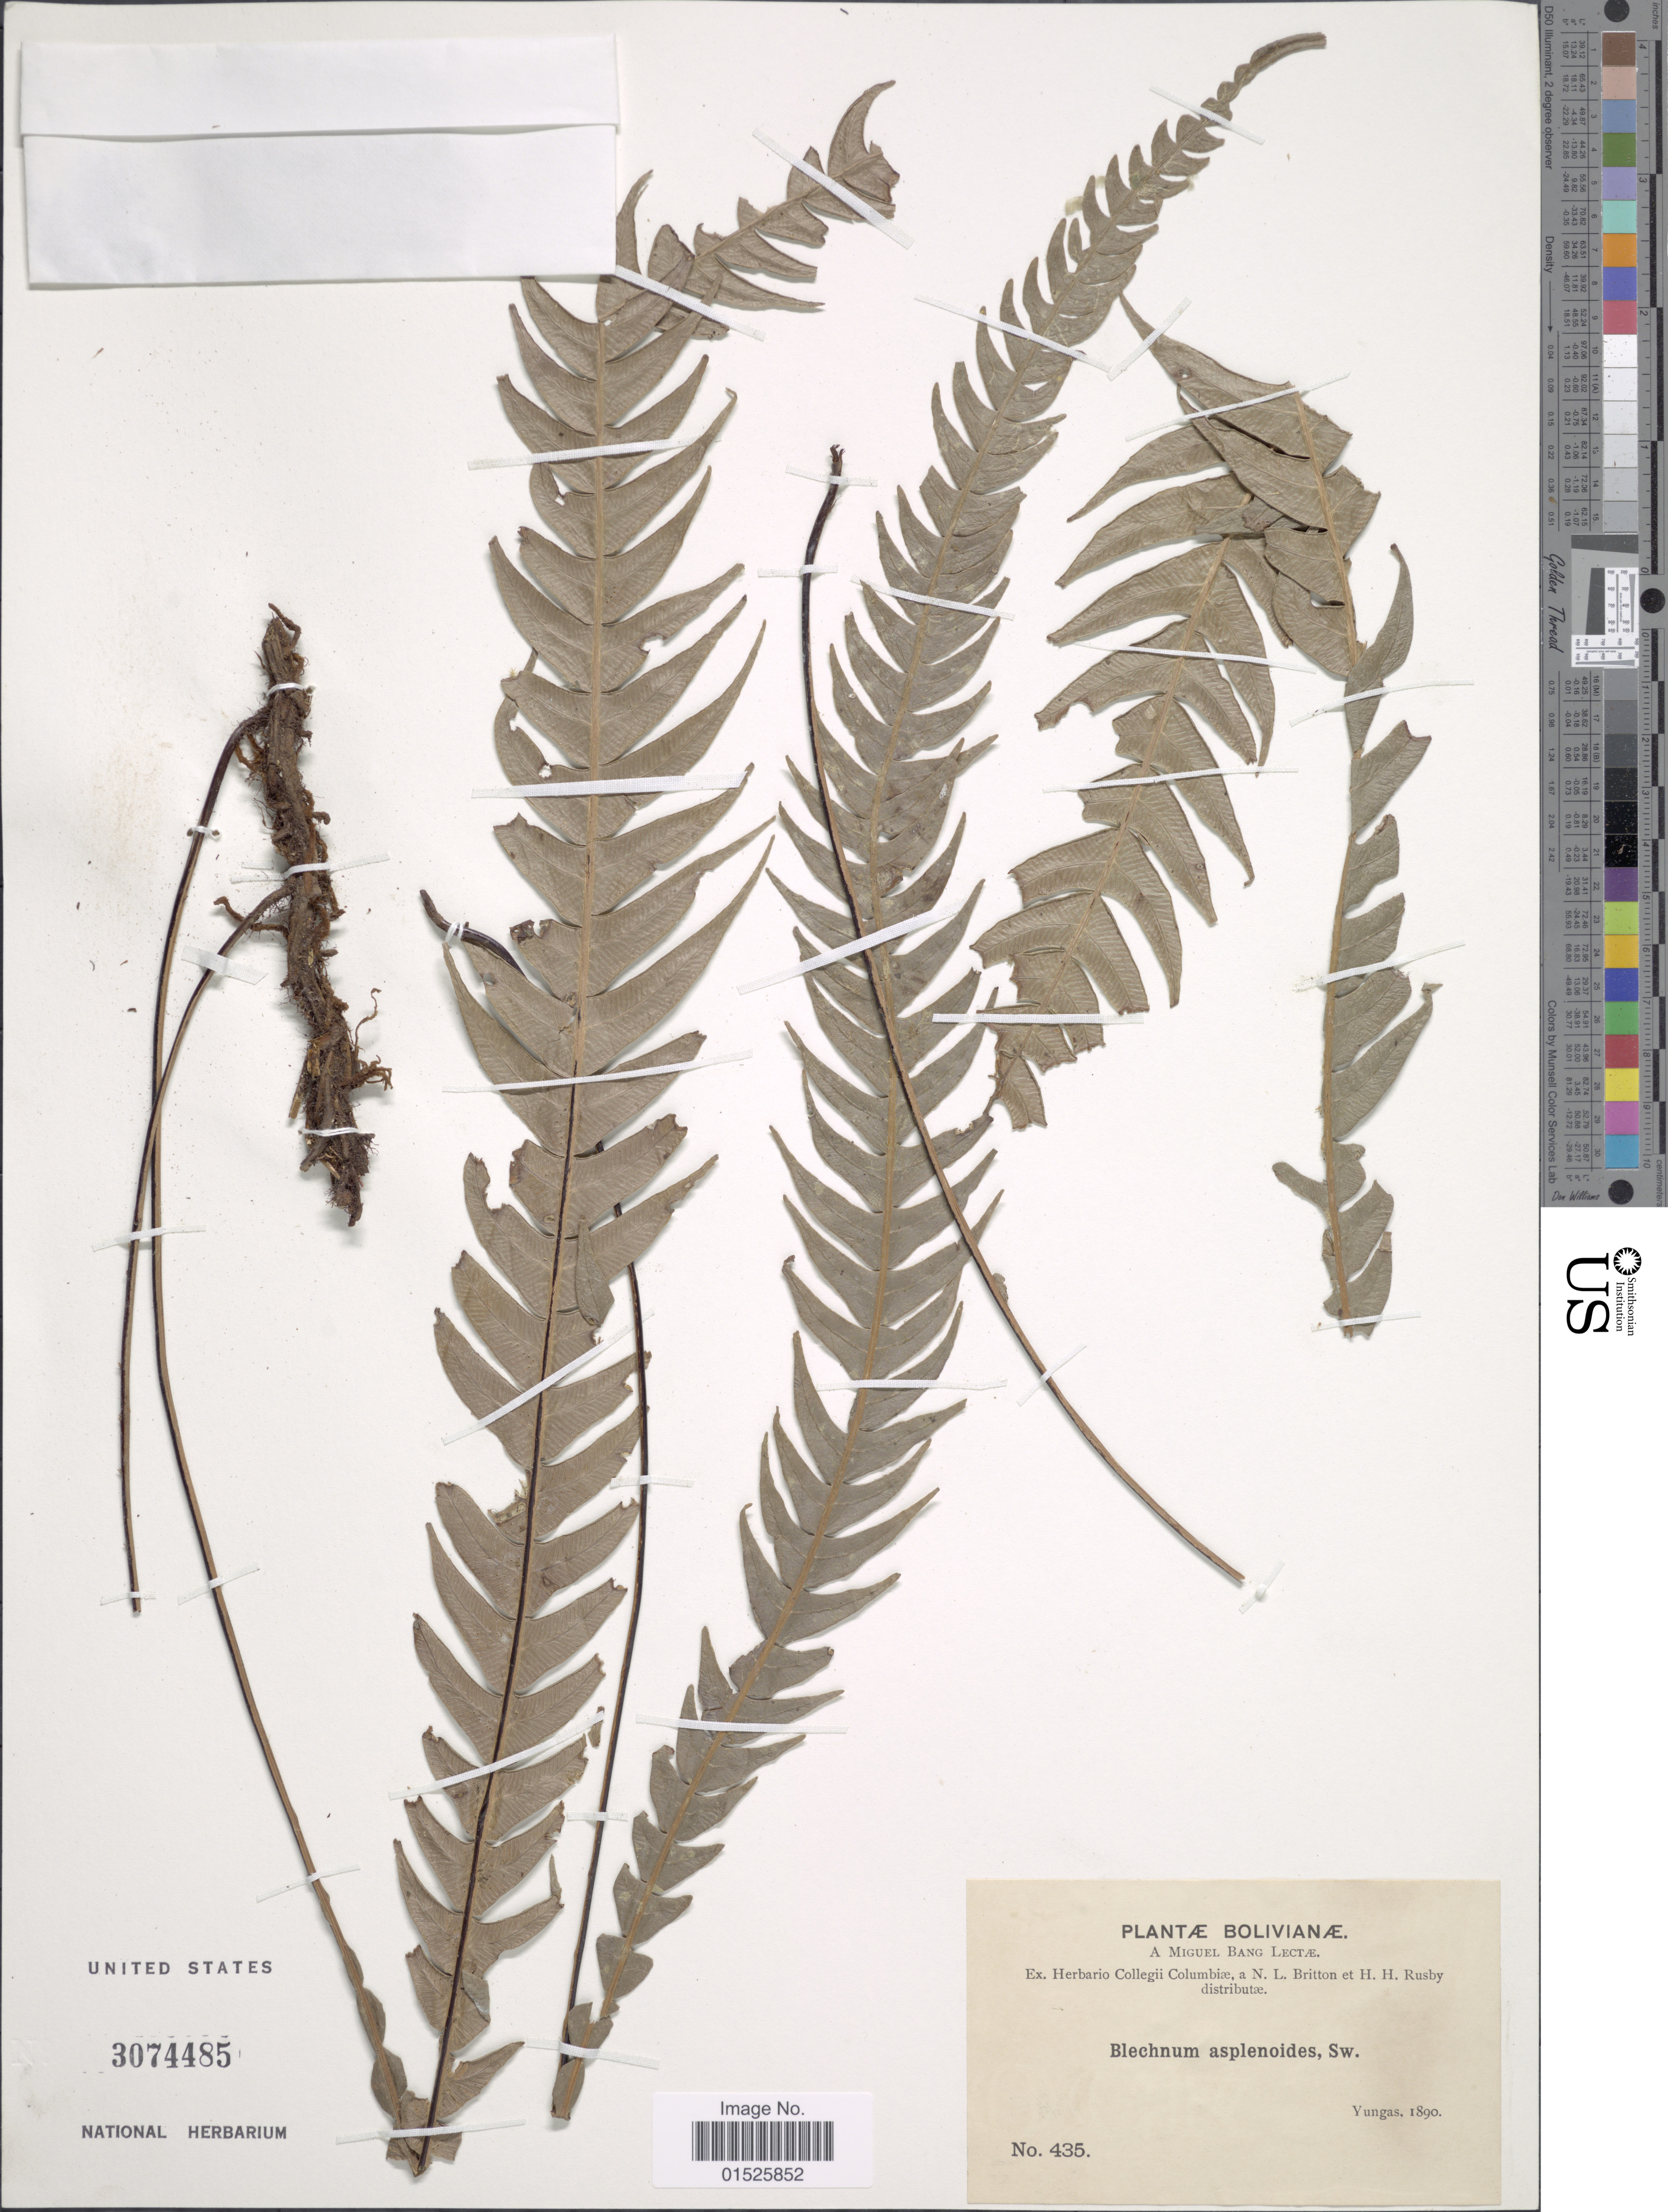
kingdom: Plantae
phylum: Tracheophyta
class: Polypodiopsida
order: Polypodiales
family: Blechnaceae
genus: Blechnum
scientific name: Blechnum ensiforme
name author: (Liebm.) C. Chr.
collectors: M. Bang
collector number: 435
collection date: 1890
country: Bolivia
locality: Yungas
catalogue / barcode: US 3074485